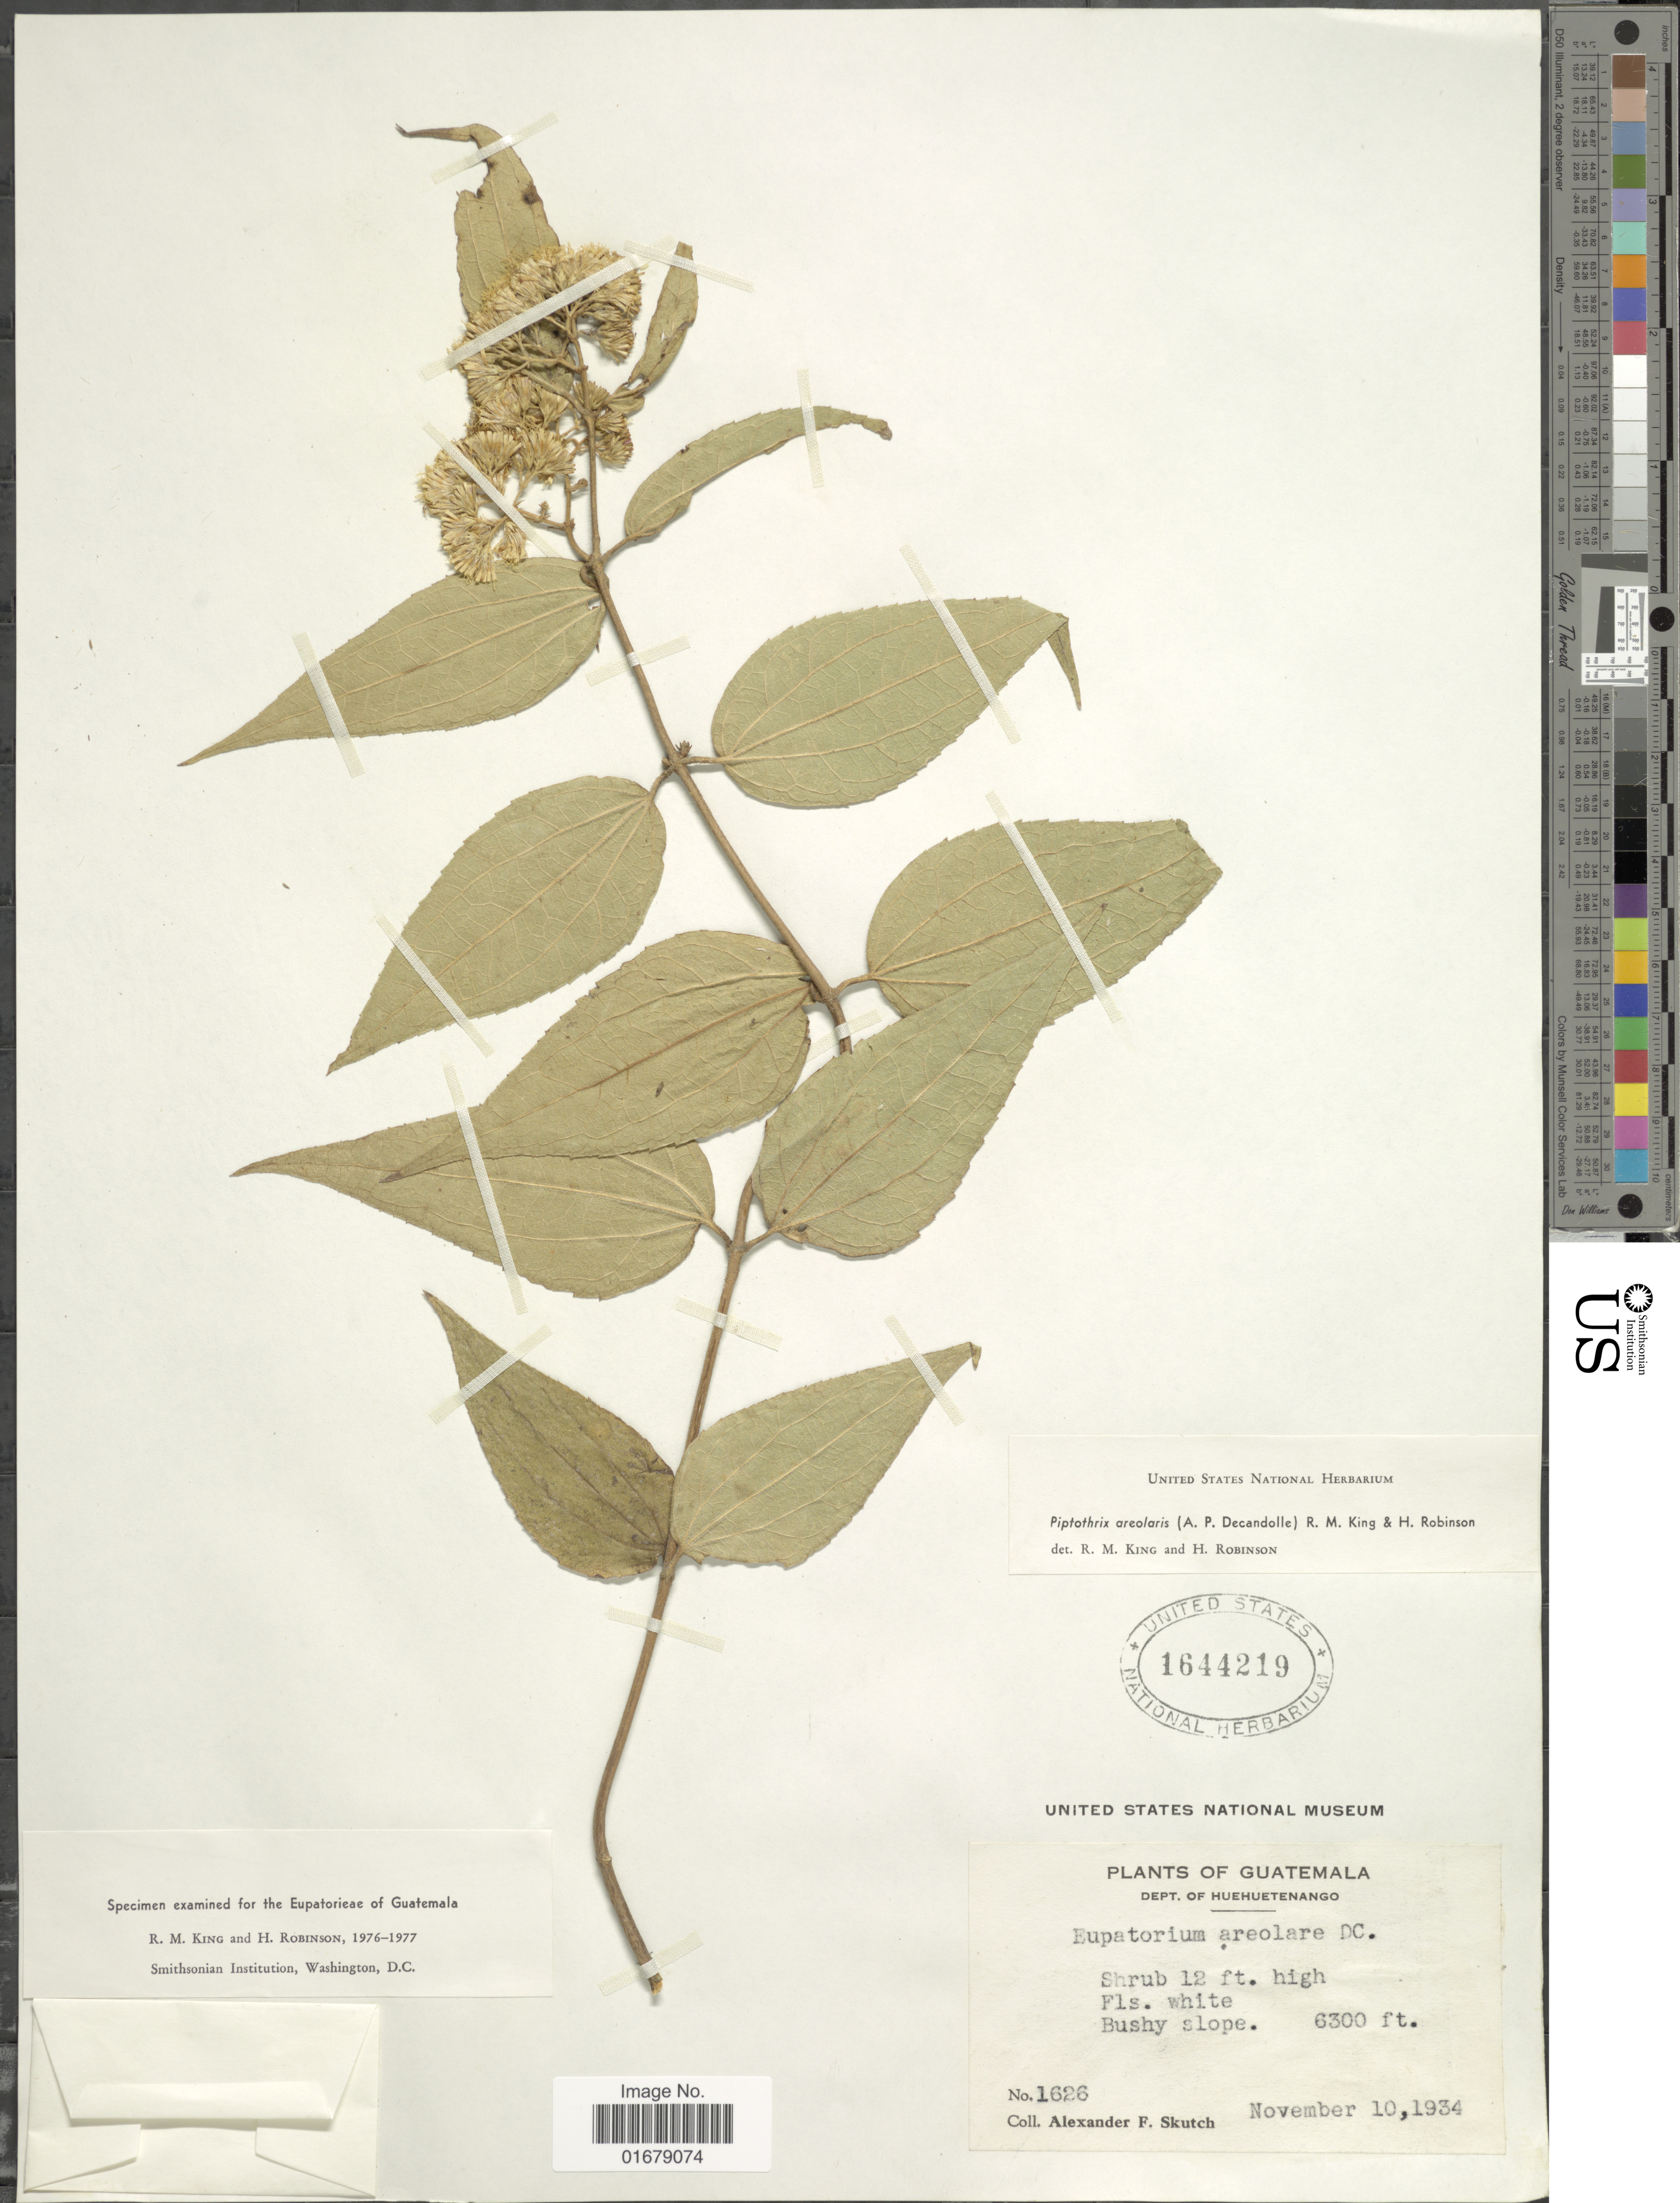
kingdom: Plantae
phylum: Tracheophyta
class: Magnoliopsida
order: Asterales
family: Asteraceae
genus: Piptothrix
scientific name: Piptothrix areolaris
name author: (DC.) R.M. King & H. Rob.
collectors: A. F. Skutch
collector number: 1626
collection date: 1934-11-10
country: Guatemala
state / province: Huehuetenango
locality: Guatemala. Dept. of Huehuetenango. Bushy slope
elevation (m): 1920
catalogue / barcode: US 1644219